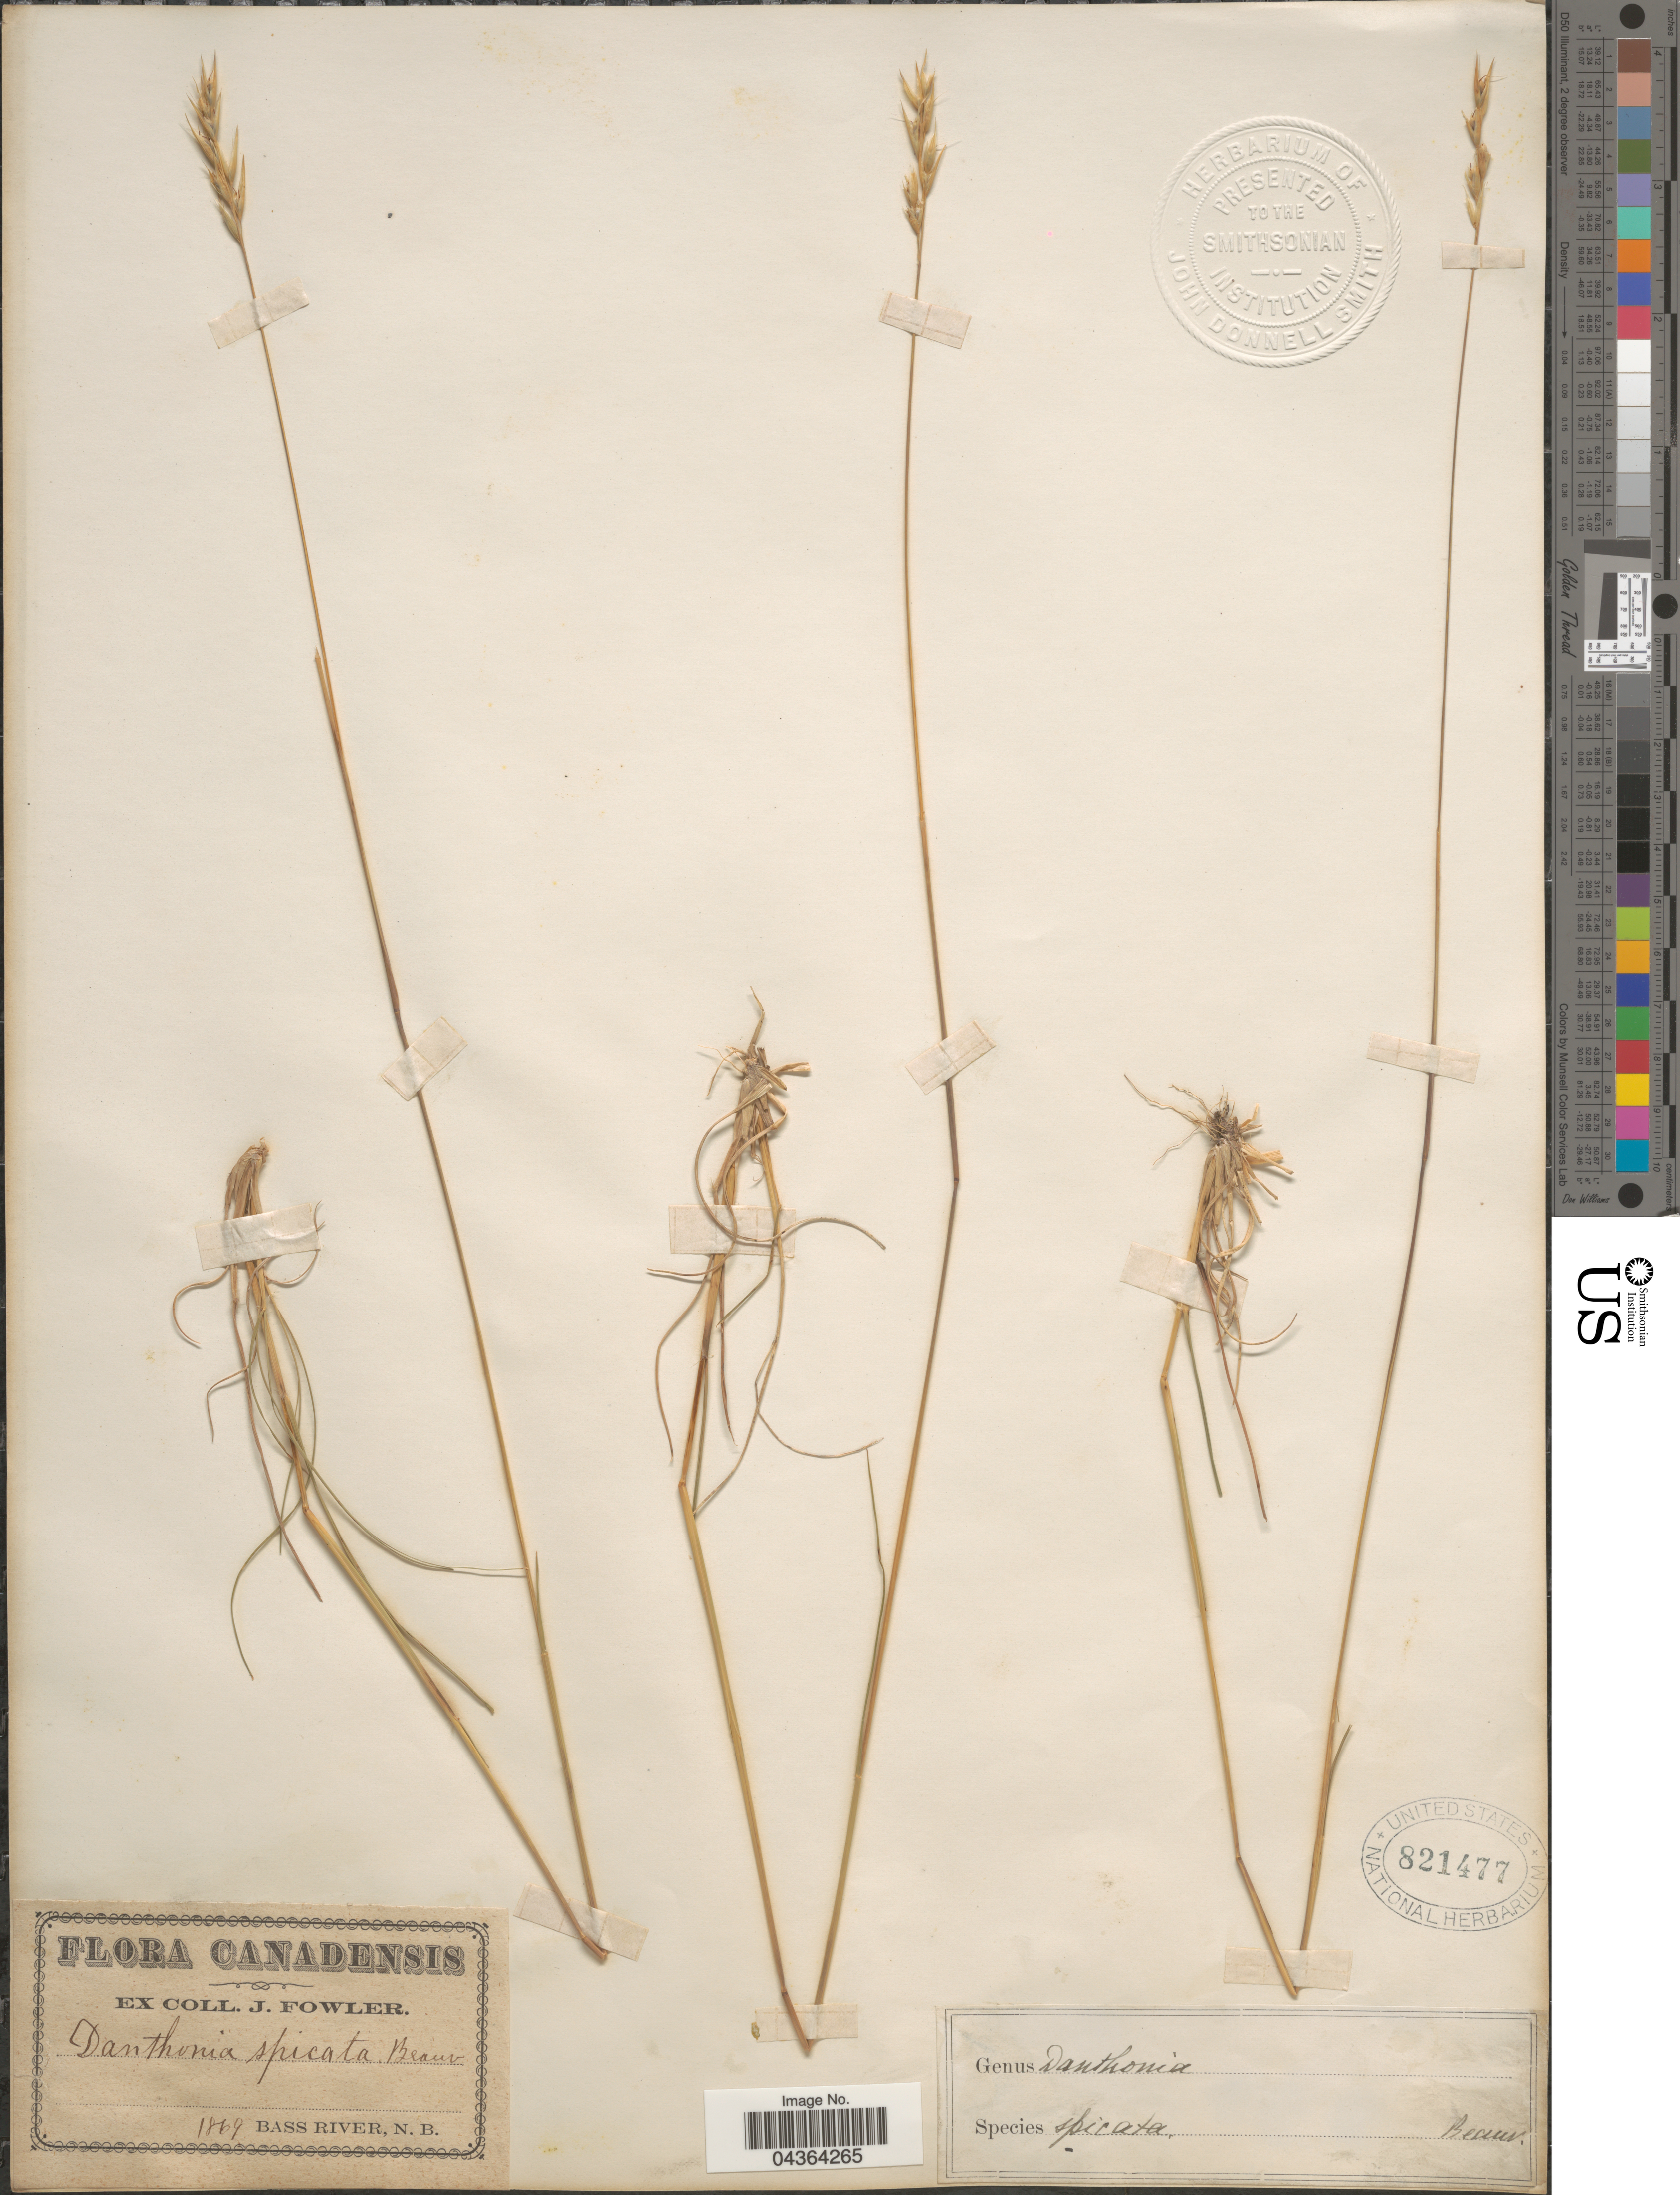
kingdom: Plantae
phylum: Tracheophyta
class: Liliopsida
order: Poales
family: Poaceae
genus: Danthonia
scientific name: Danthonia spicata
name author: (L.) P. Beauv. ex Roem. & Schult.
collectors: J. Fowler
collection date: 1889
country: Canada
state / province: New Brunswick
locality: Canadensis. Bass River.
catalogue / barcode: US 821477